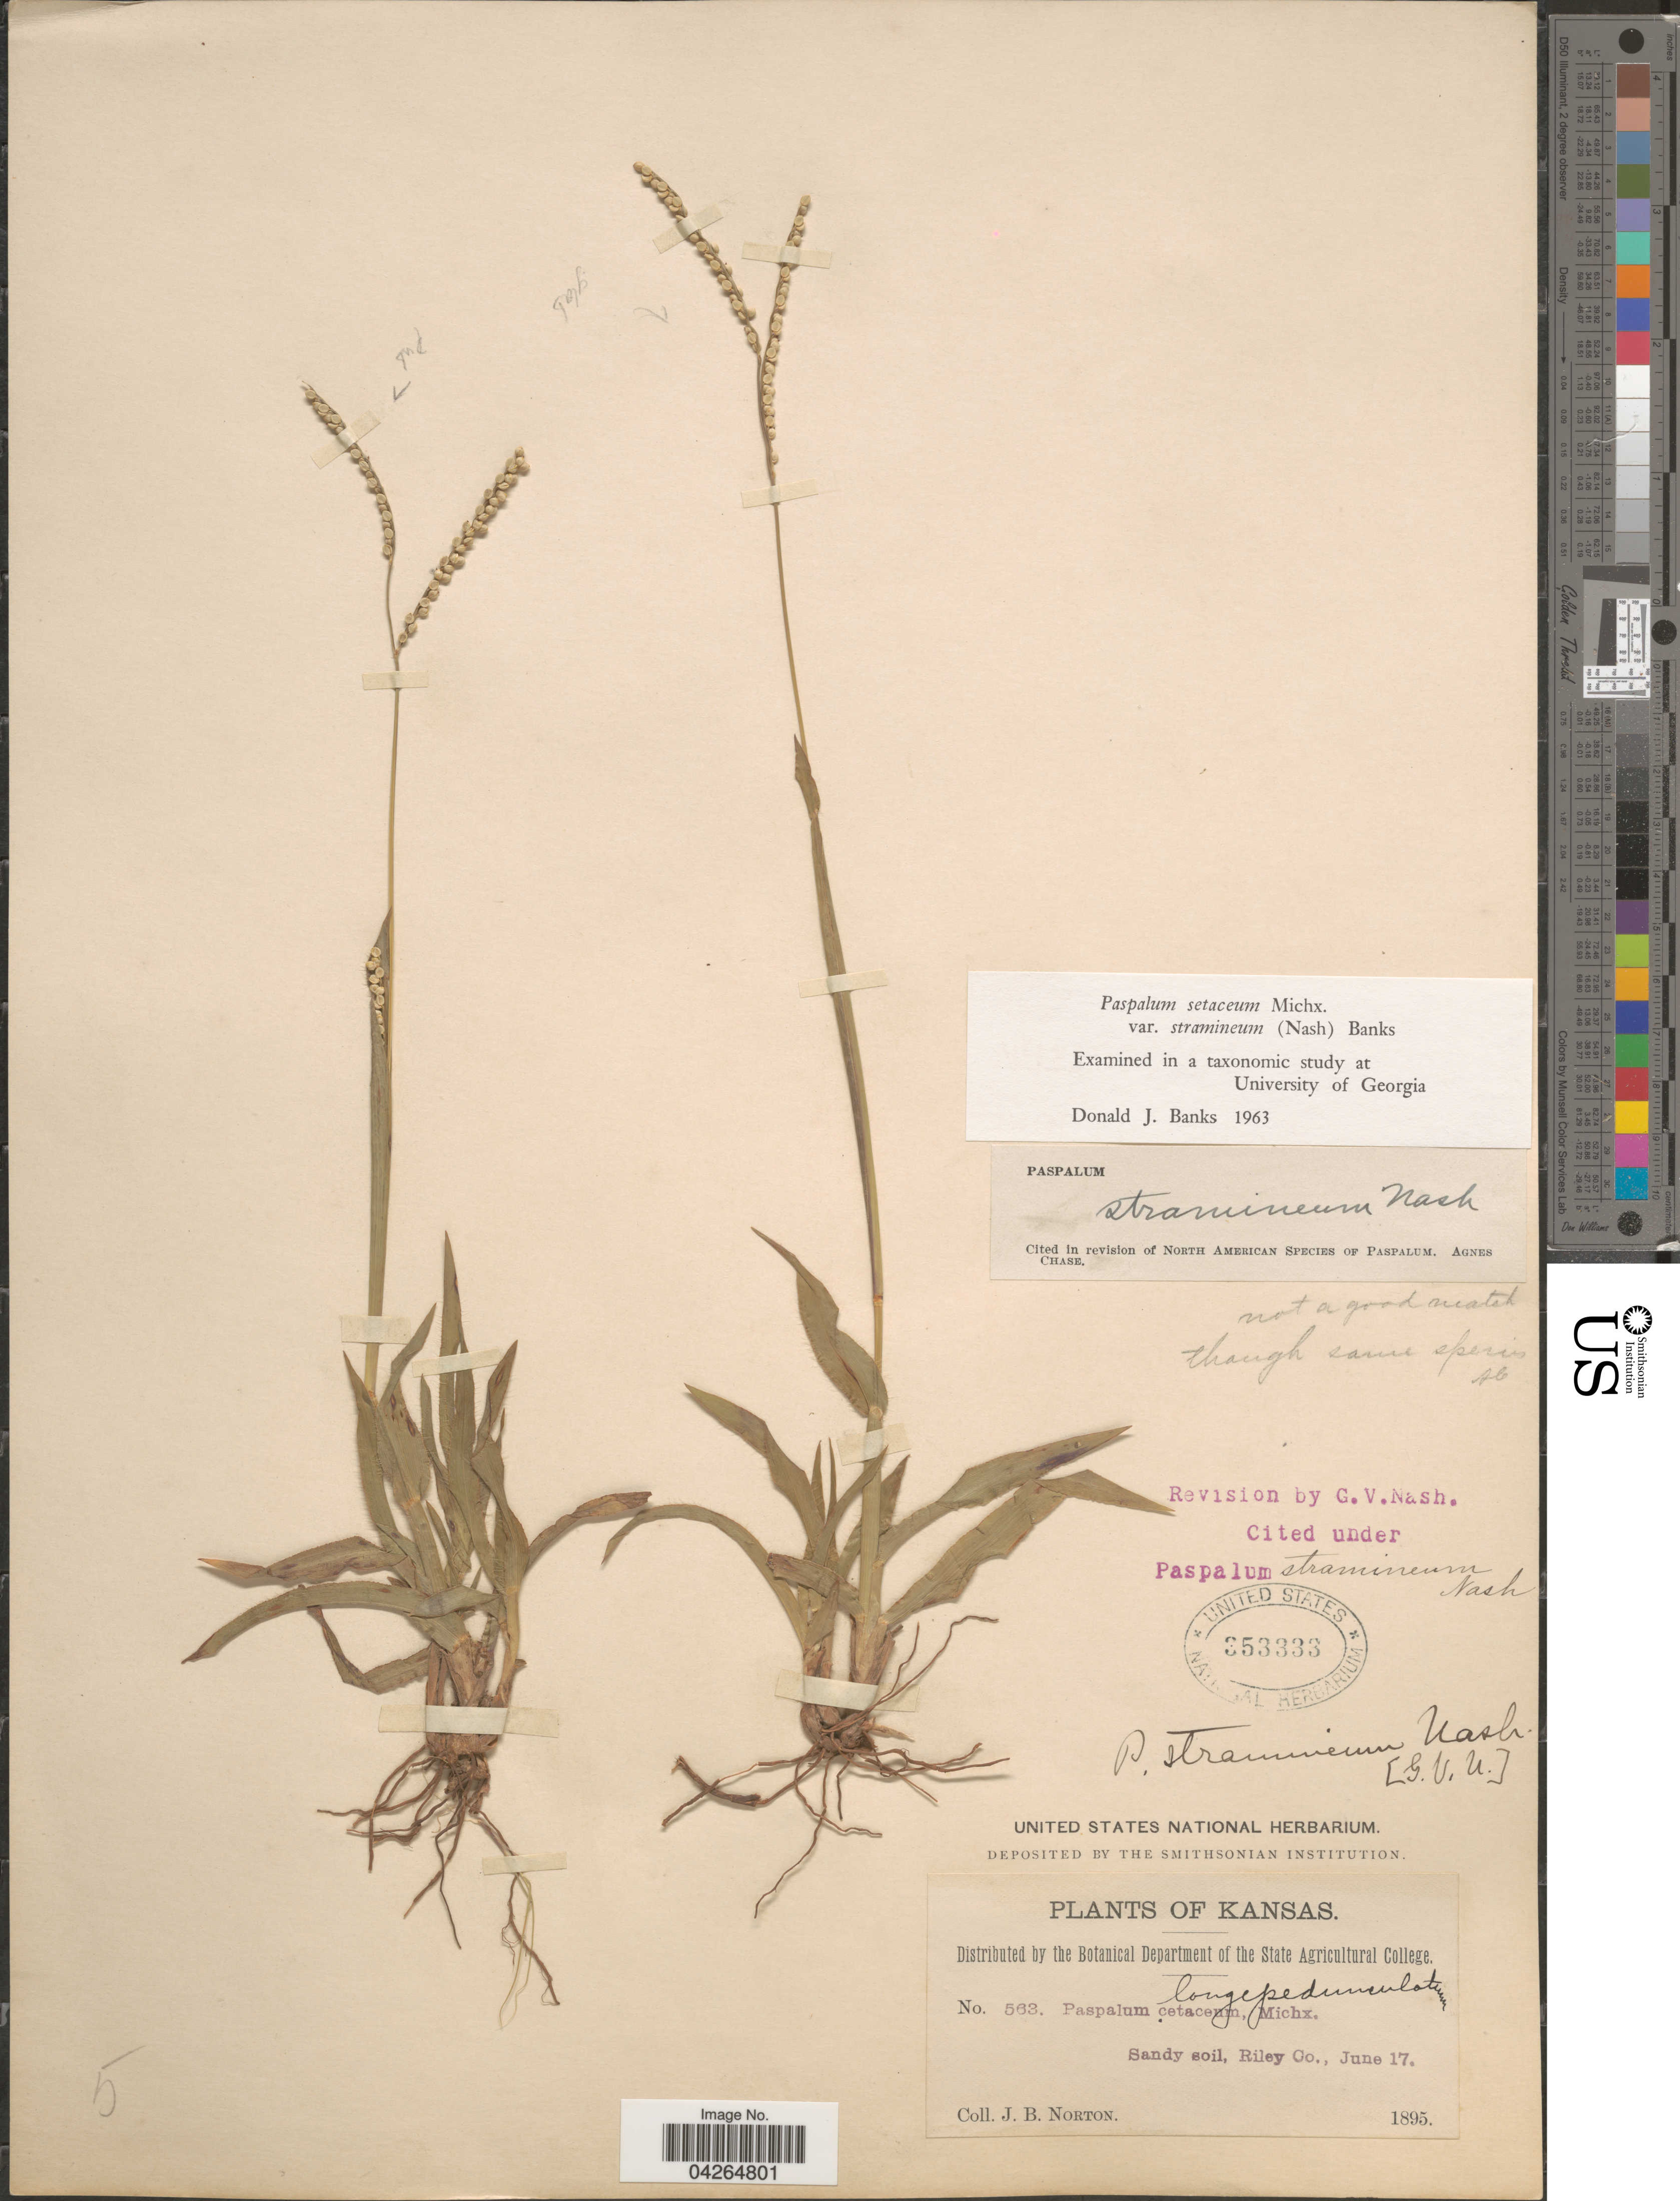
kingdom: Plantae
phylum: Tracheophyta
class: Liliopsida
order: Poales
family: Poaceae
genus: Paspalum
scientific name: Paspalum setaceum var. stramineum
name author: (Nash) D.J. Banks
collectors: J. B. Norton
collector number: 563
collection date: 1895-06-17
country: United States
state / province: Kansas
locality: Sandy soil, Riley Co.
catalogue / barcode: US 353333